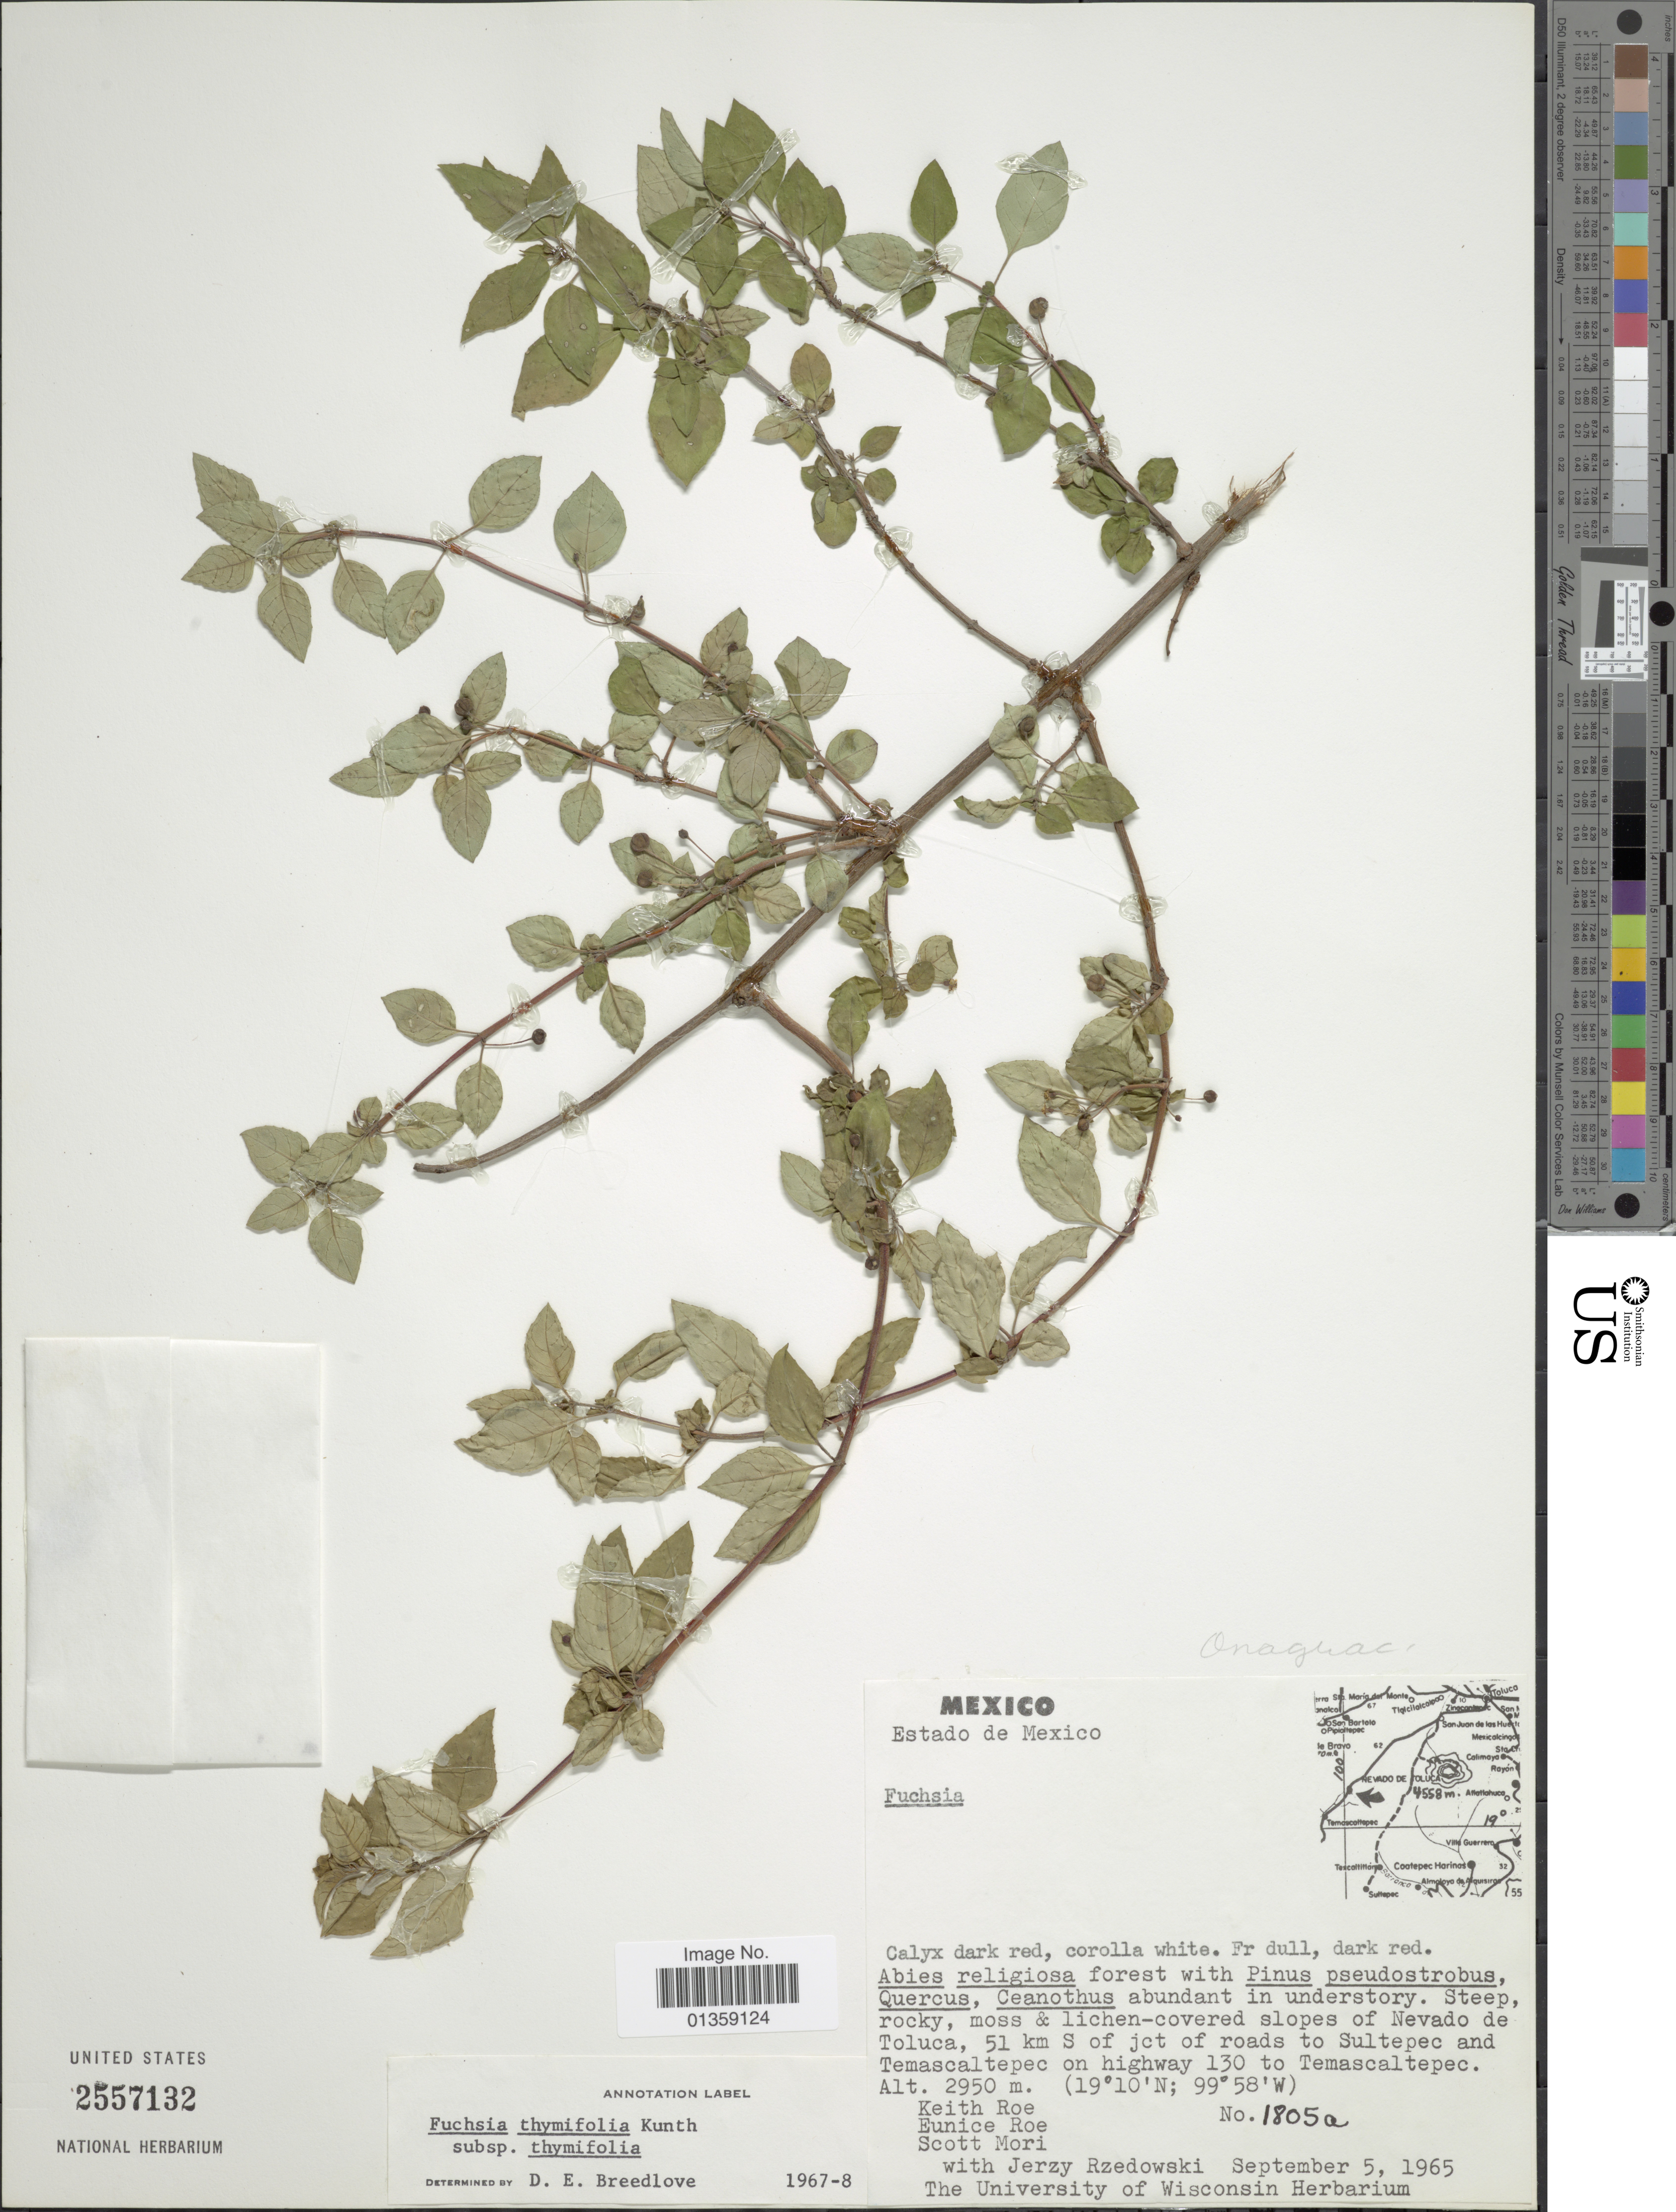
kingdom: Plantae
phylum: Tracheophyta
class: Magnoliopsida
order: Myrtales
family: Onagraceae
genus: Fuchsia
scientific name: Fuchsia thymifolia subsp. thymifolia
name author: Kunth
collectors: K. E. Roe, E. Roe, S. Mori & J. Rzedowski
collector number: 1805a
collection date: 1965-09-05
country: Mexico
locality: Estado de Mexico. moss & lichen-covered slopes of Nevado de Toluca, 51 km S of jct of roads to Sultepec and Temascaltepec on highway 130 ti Temascaltepec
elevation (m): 2950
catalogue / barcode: US 2557132